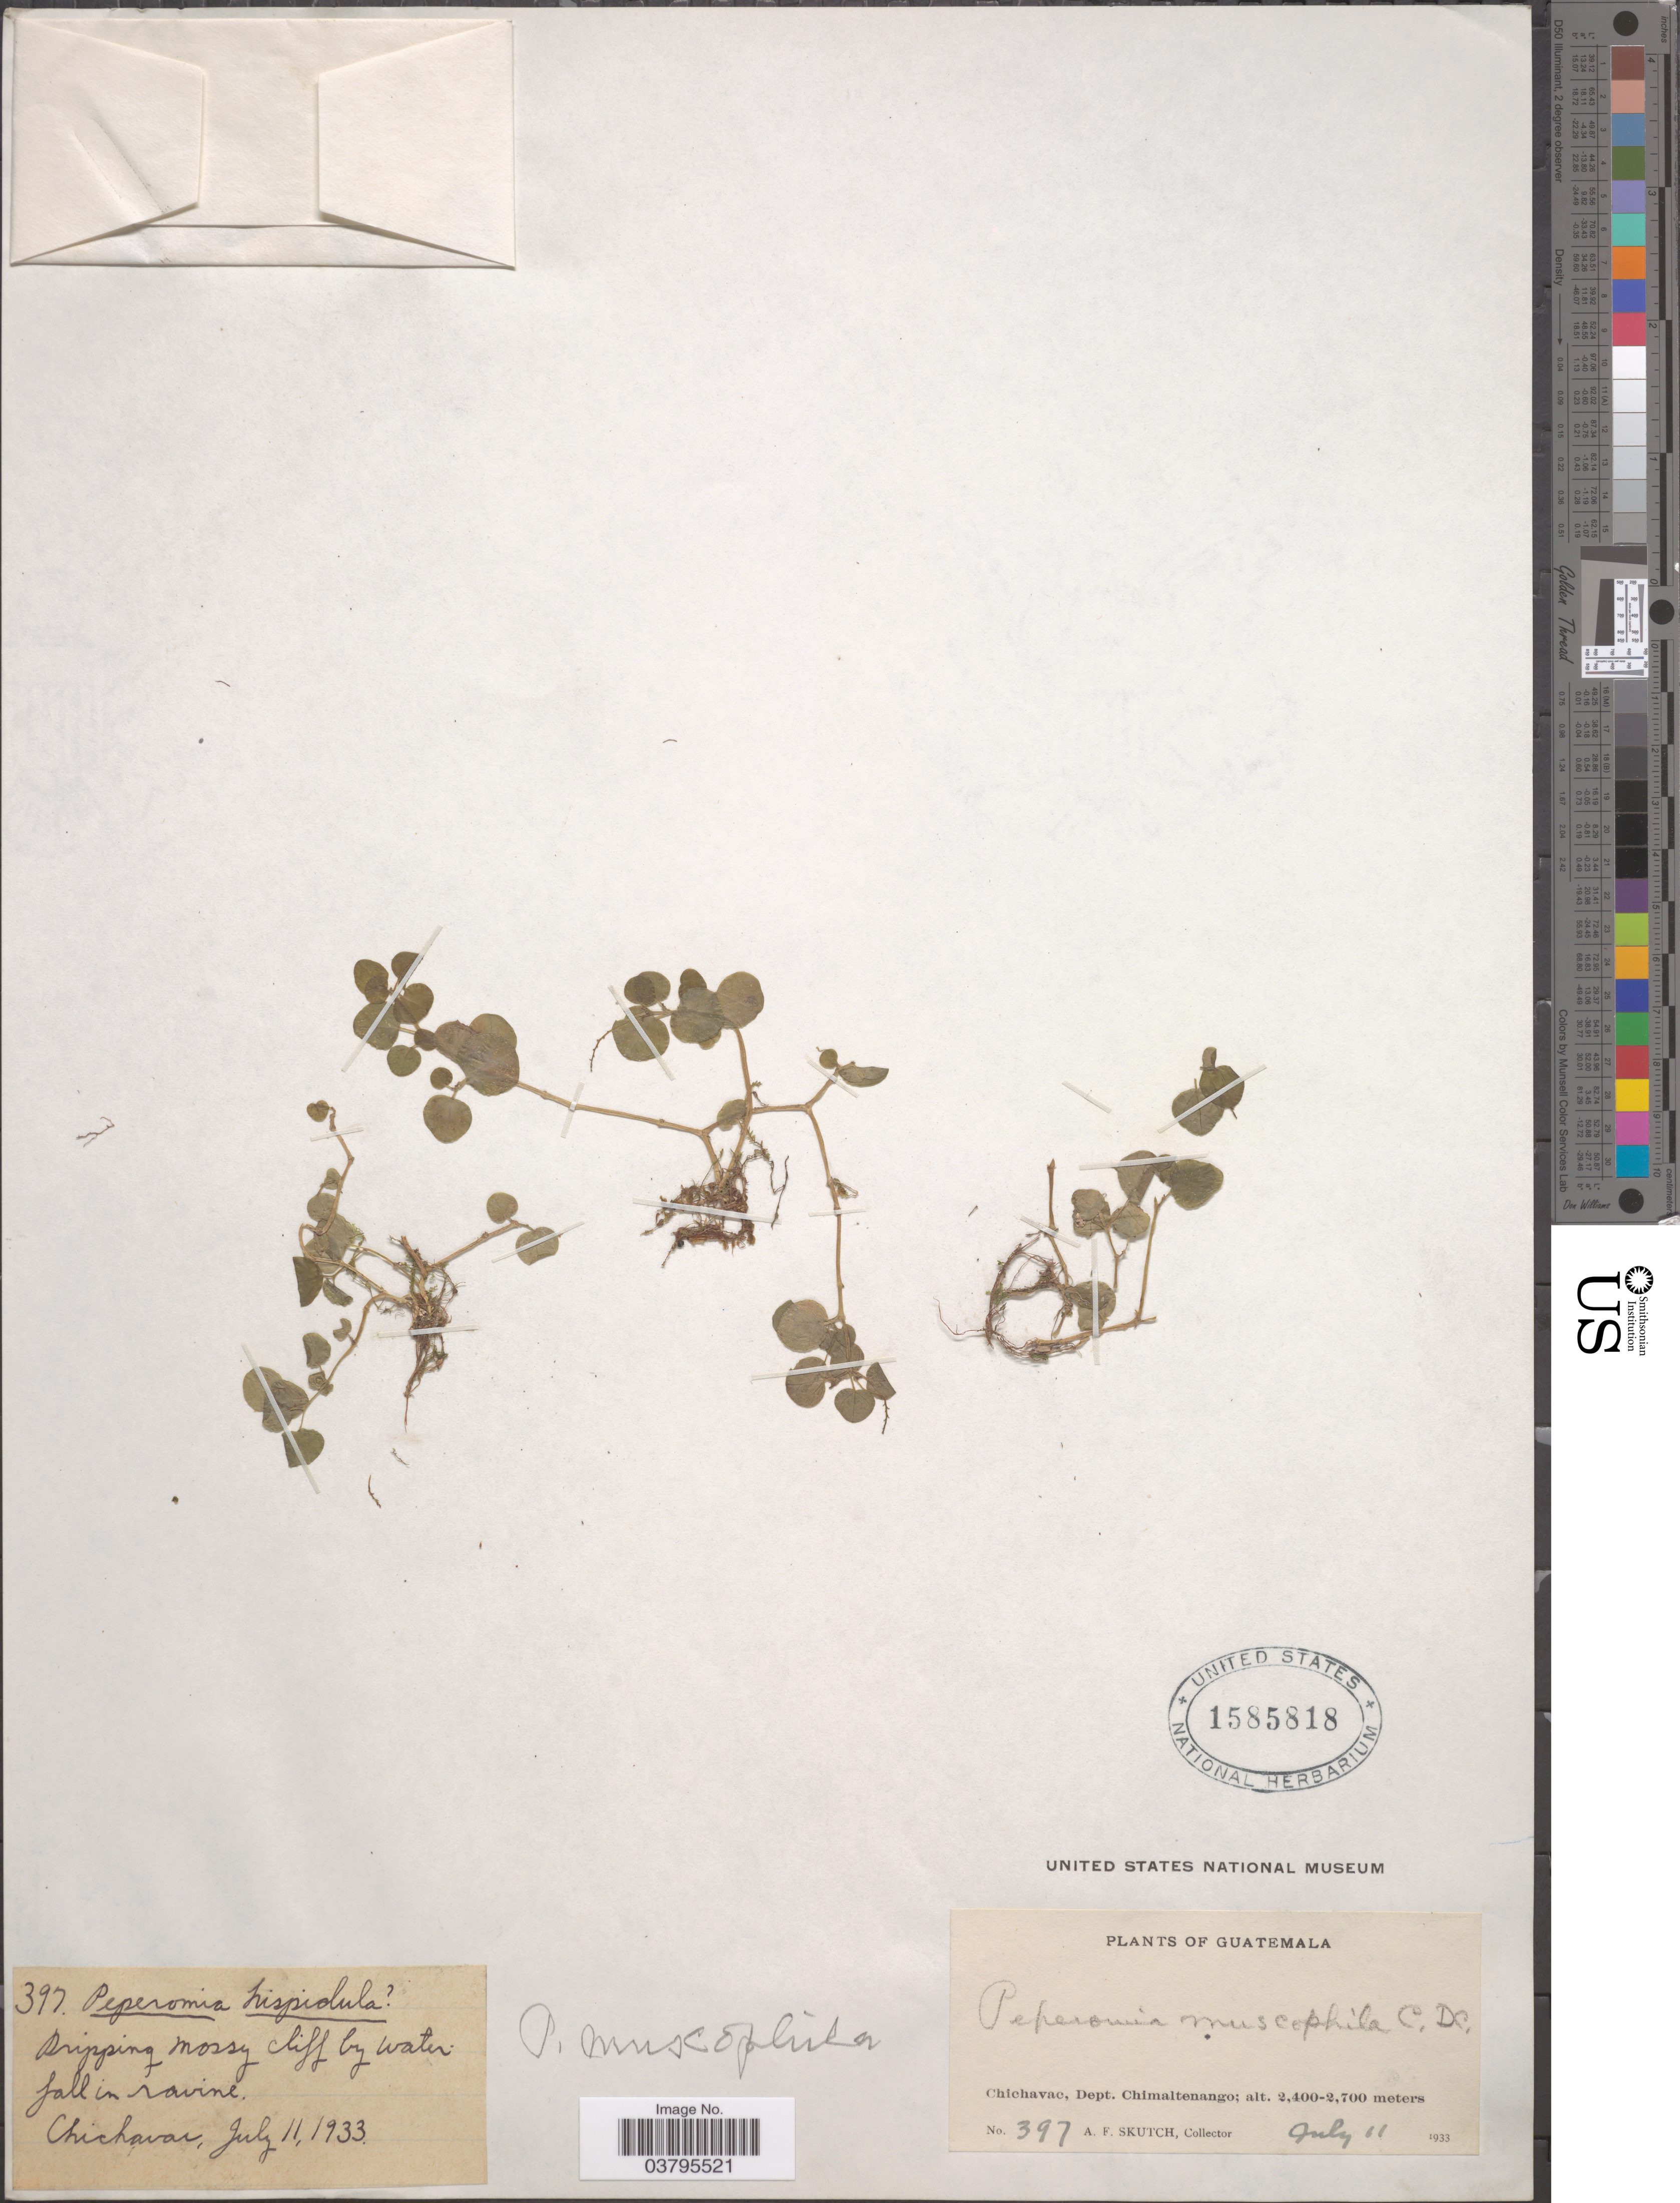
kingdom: Plantae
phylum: Tracheophyta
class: Magnoliopsida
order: Piperales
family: Piperaceae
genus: Peperomia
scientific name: Peperomia hispidula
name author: (Sw.) A. Dietr.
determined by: Jiménez, José Estaban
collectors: A. F. Skutch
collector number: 397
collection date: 1933-07-11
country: Guatemala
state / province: Chimaltenango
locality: Chichavac, Dept. Chimaltenango.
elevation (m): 2400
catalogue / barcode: US 1585818